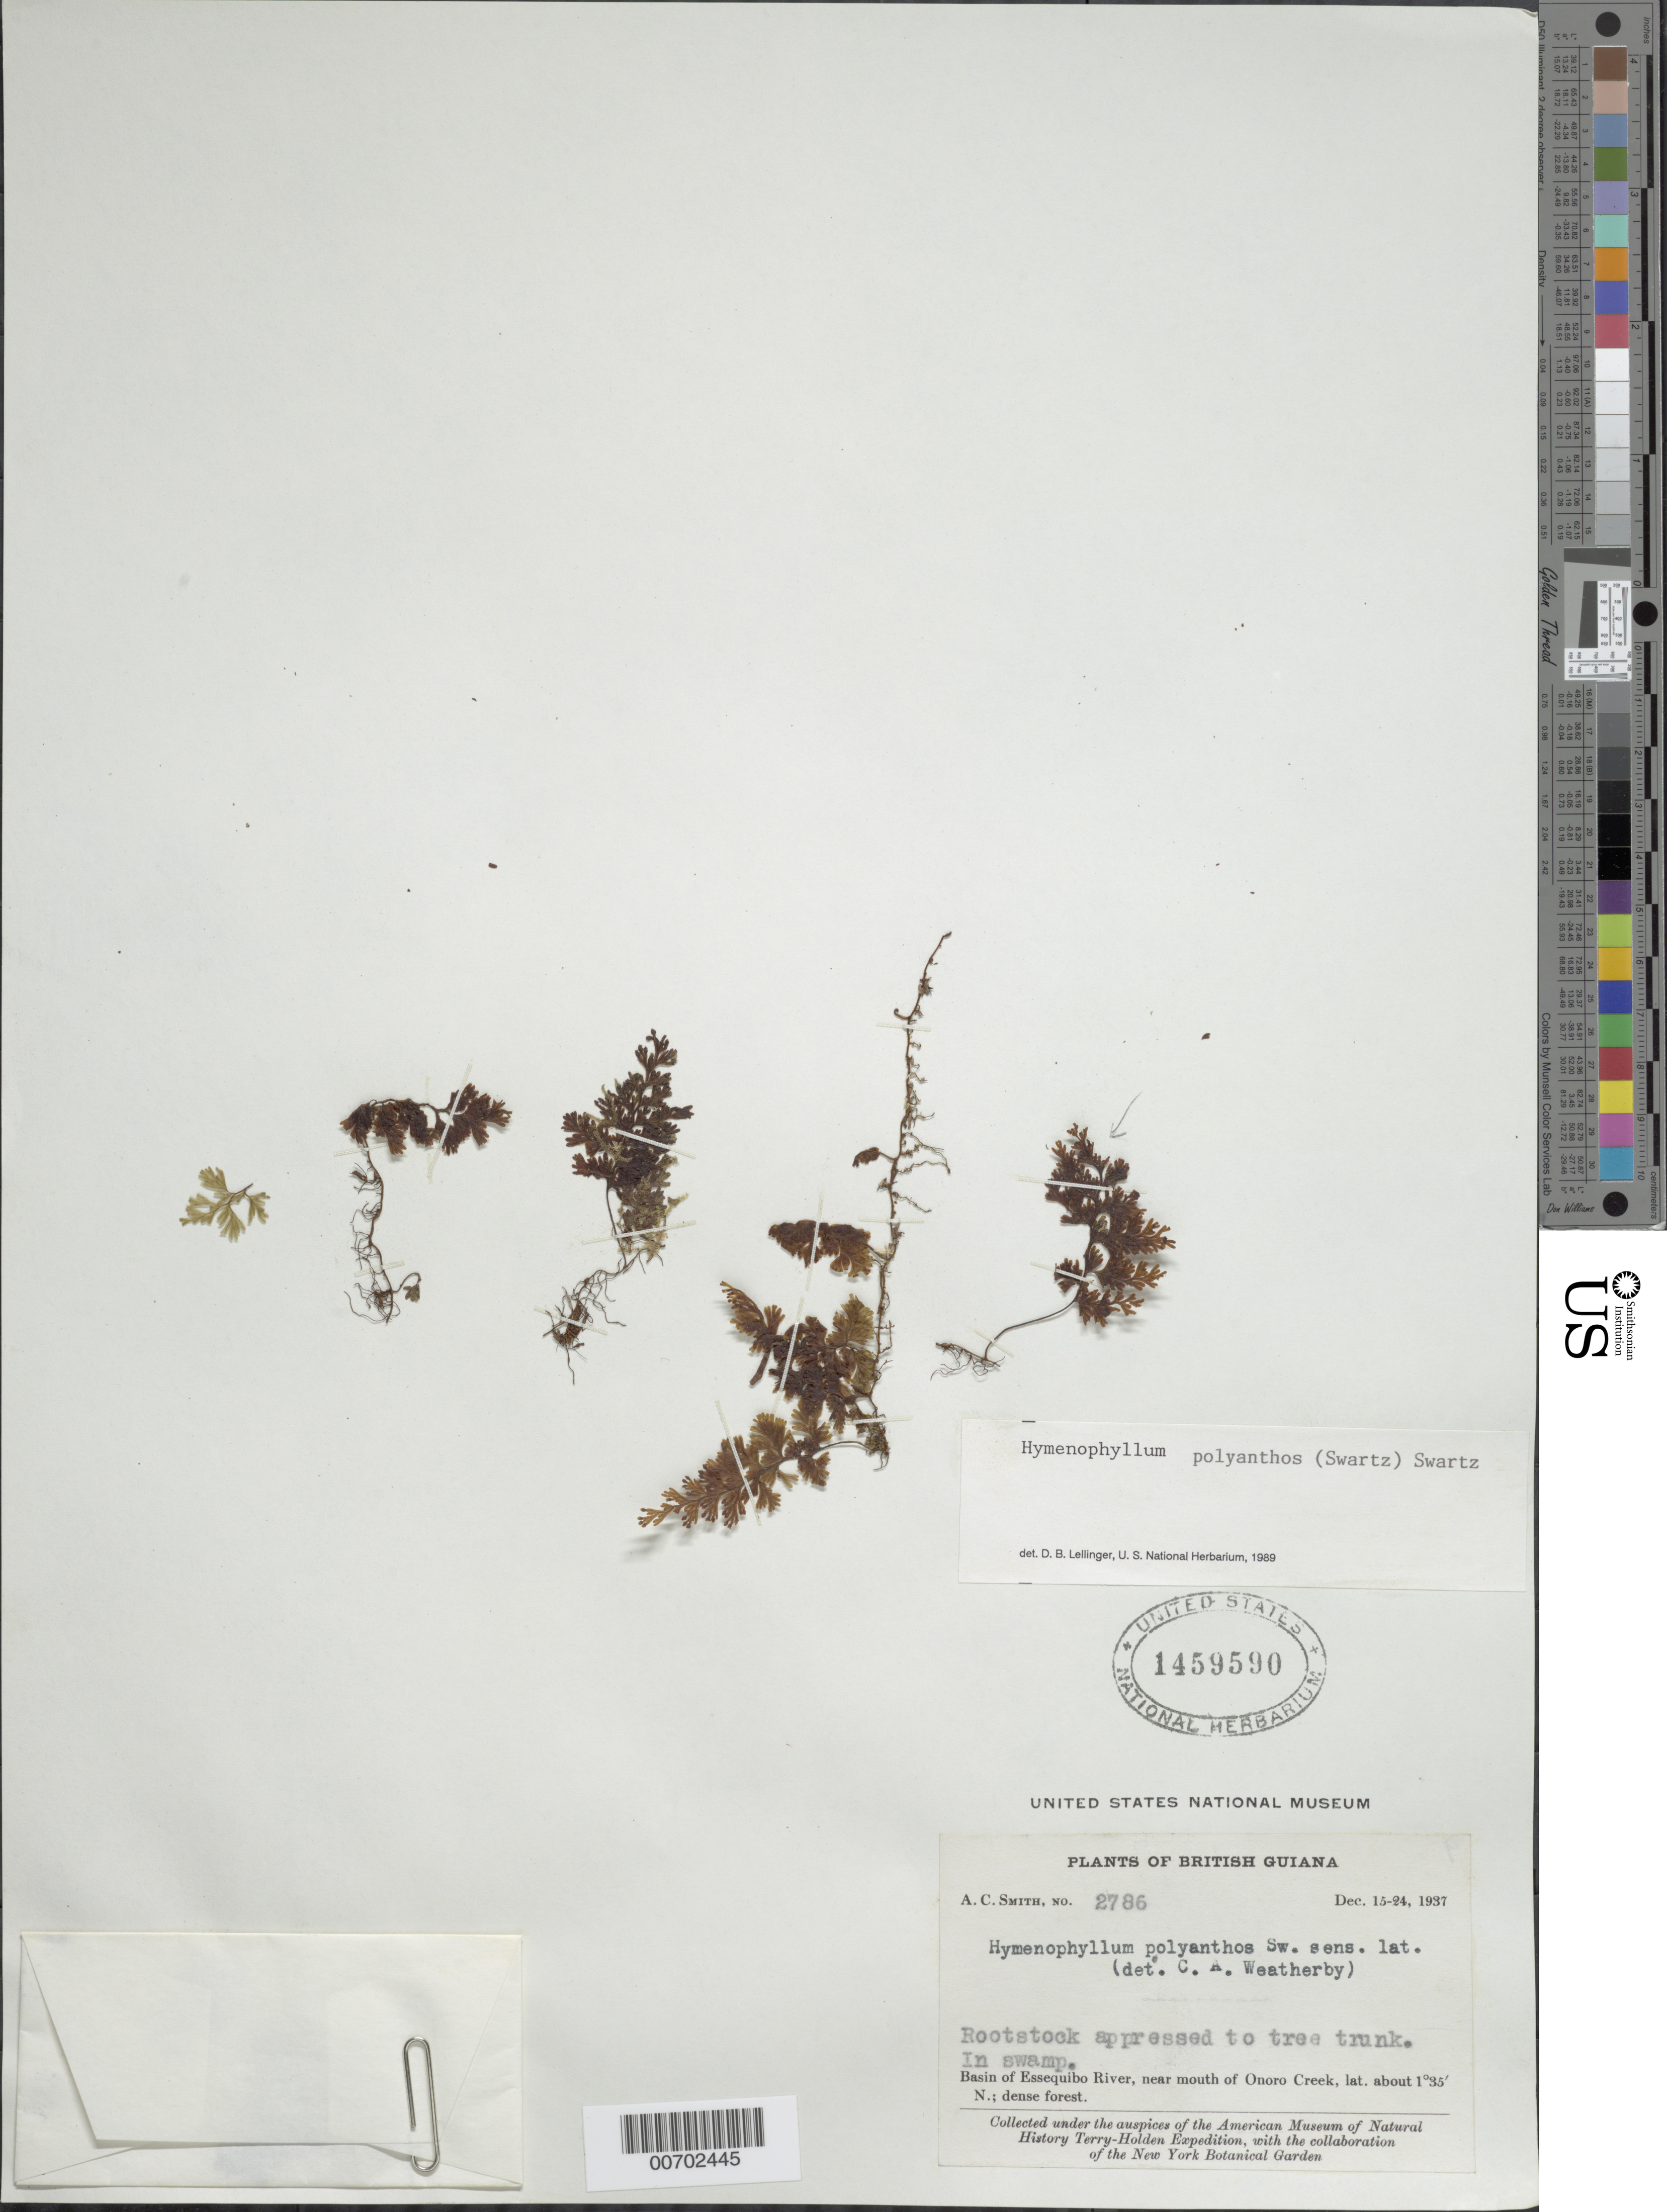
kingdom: Plantae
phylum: Tracheophyta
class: Polypodiopsida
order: Hymenophyllales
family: Hymenophyllaceae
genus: Hymenophyllum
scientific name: Hymenophyllum polyanthos var. polyanthos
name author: (Sw.) Sw.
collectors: A. C. Smith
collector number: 2786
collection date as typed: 15-Dec-37 to 24-Dec-37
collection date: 1937-12-15/1937-12-24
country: Guyana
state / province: U. Takutu-U. Essequibo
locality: Onoro Creek (near mouth), Essequibo River basin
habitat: Dense forest, swamp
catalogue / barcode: US 1459590